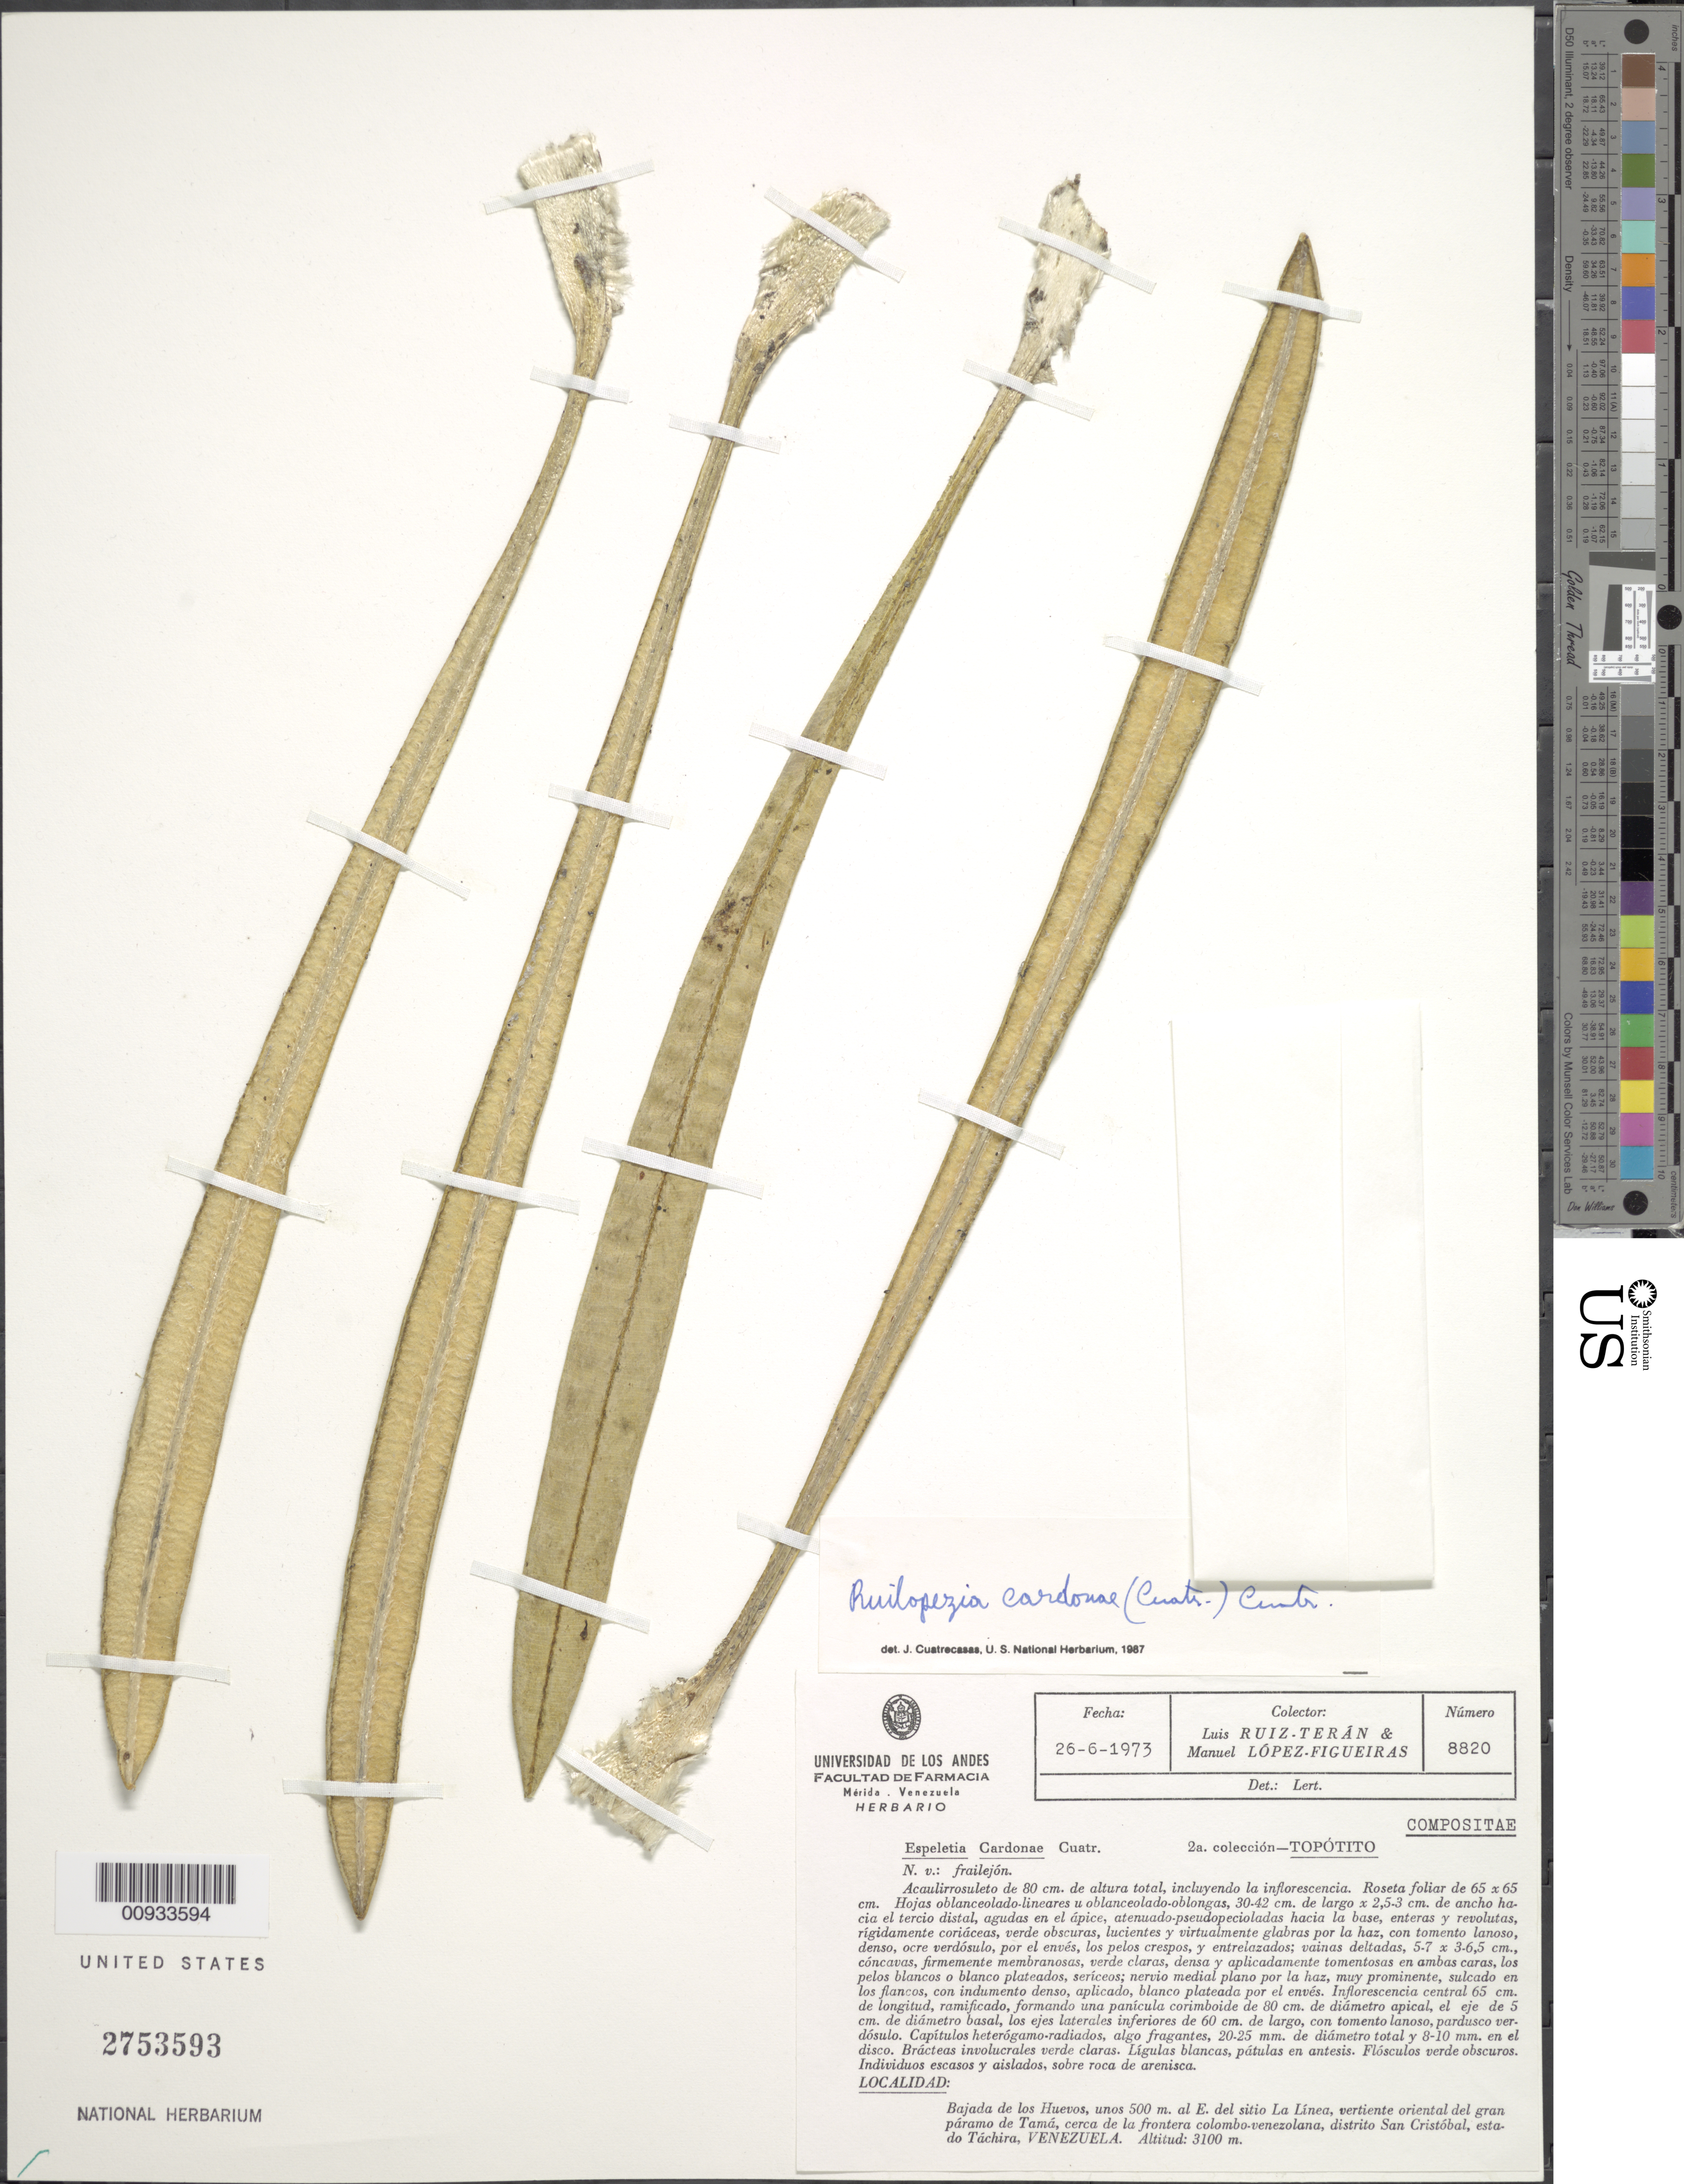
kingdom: Plantae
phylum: Tracheophyta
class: Magnoliopsida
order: Asterales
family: Asteraceae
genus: Ruilopezia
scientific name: Ruilopezia cardonae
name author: (Cuatrec.) Cuatrec.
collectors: L. Teran & M. López Figueiras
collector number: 8820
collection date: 1973-06-26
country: Venezuela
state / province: Tachira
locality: Bajada de los Huevos, unos 500 m al E del sitio La Linea, vertiente oriental del gran paramo de Tama, cerca de la frontera colombo-venezolana, Distrito San Cristobal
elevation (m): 3100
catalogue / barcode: US 2753593